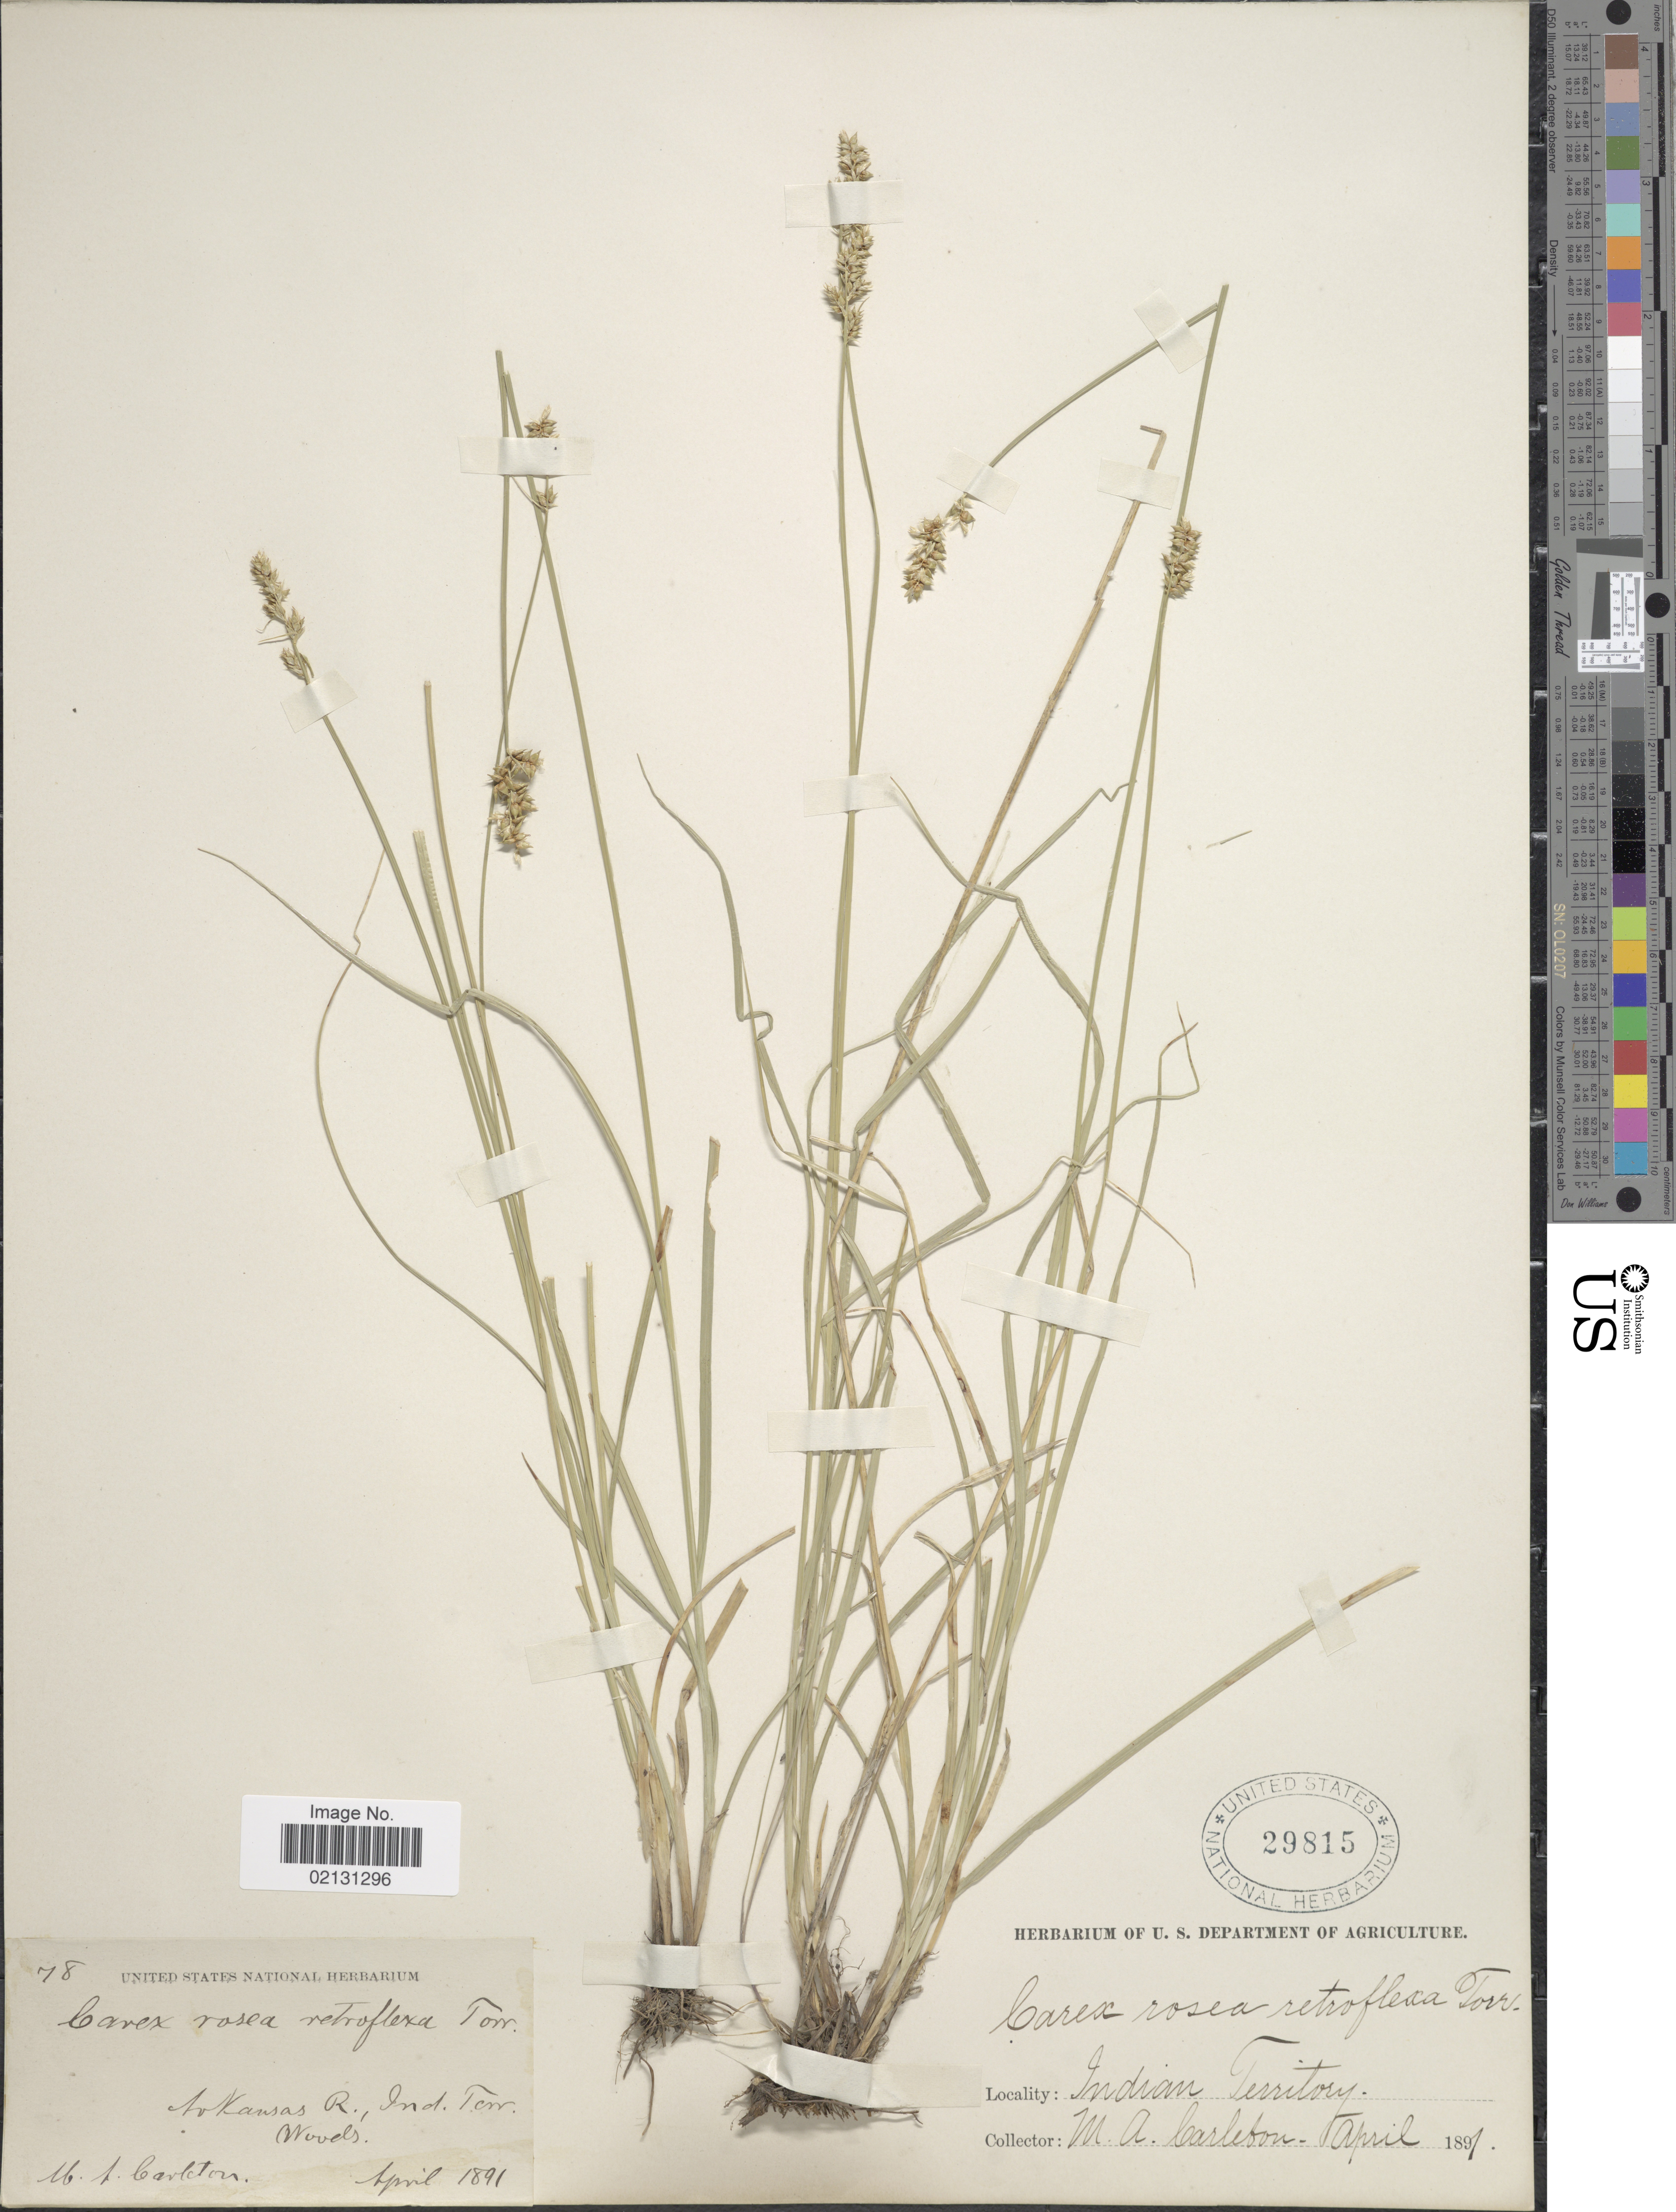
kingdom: Plantae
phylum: Tracheophyta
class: Liliopsida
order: Poales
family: Cyperaceae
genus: Carex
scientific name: Carex retroflexa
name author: Muhl. ex Willd.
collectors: M. A. Carleton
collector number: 78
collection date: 1891-04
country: United States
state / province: Arkansas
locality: Arkansas R., IndianTerritory, Woods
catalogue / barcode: US 29815